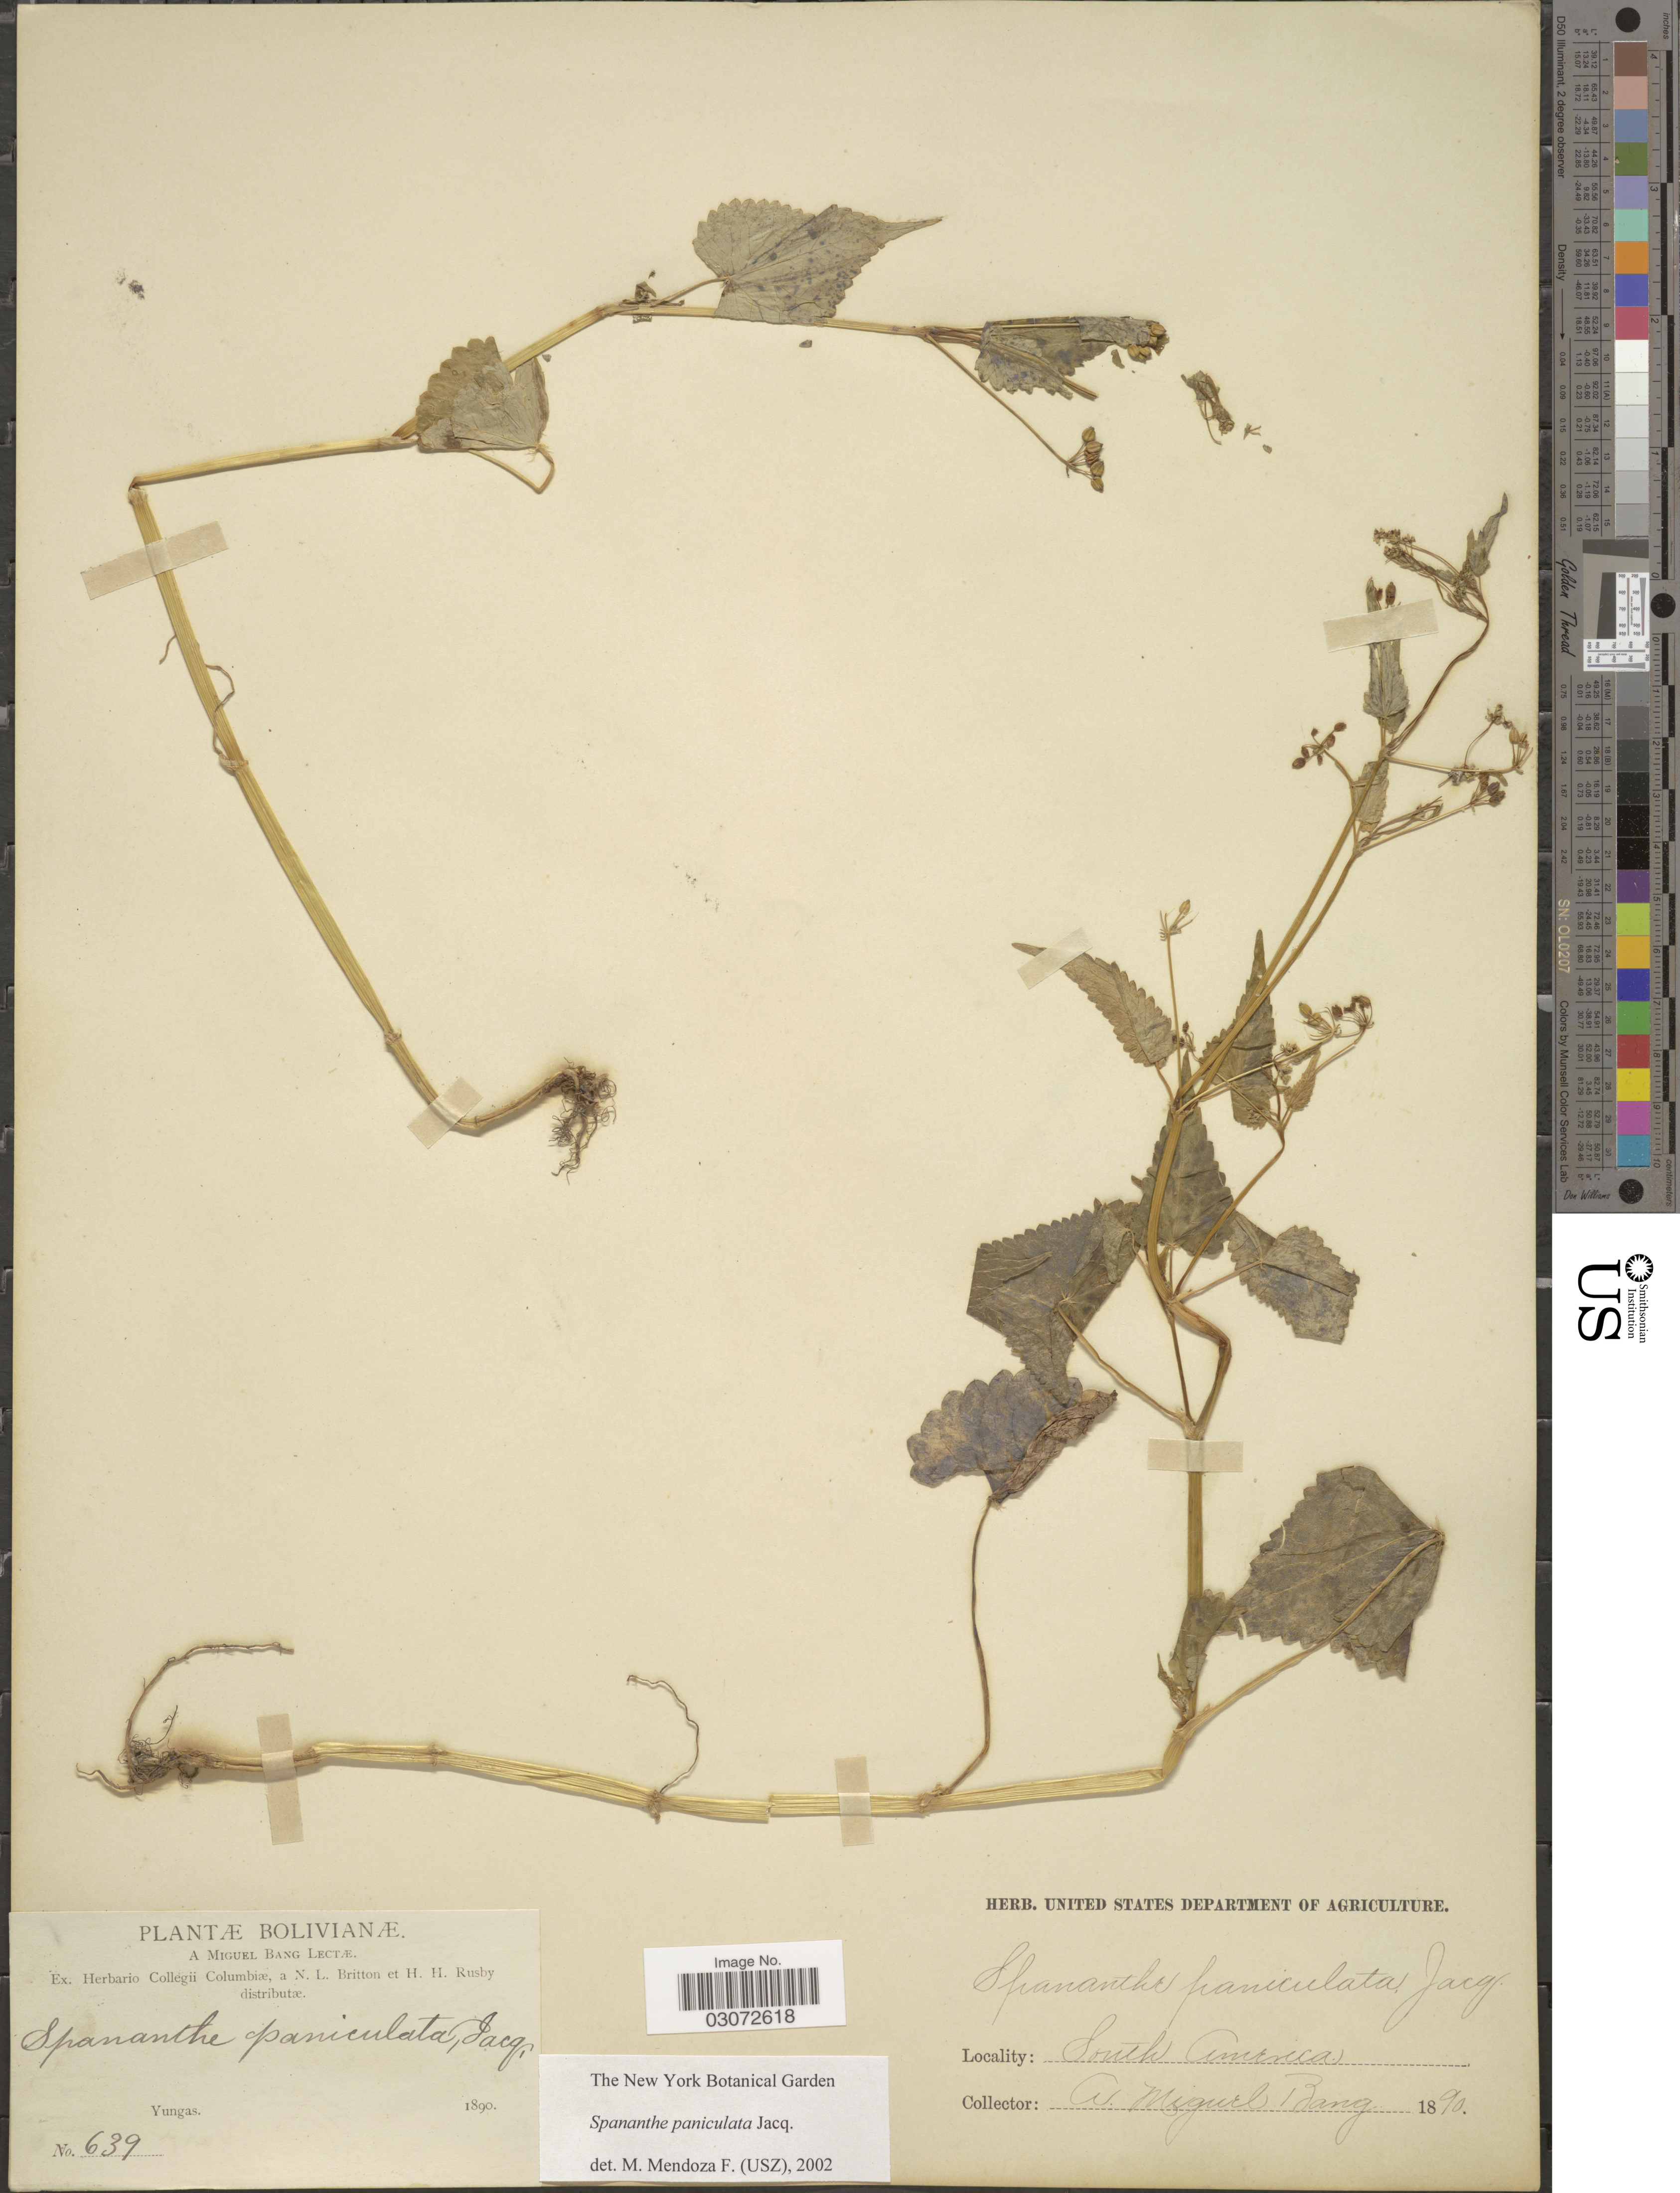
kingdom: Plantae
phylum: Tracheophyta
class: Magnoliopsida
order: Apiales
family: Apiaceae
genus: Spananthe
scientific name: Spananthe paniculata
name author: Jacq.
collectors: M. Bang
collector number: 639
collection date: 1890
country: Bolivia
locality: Yungas.